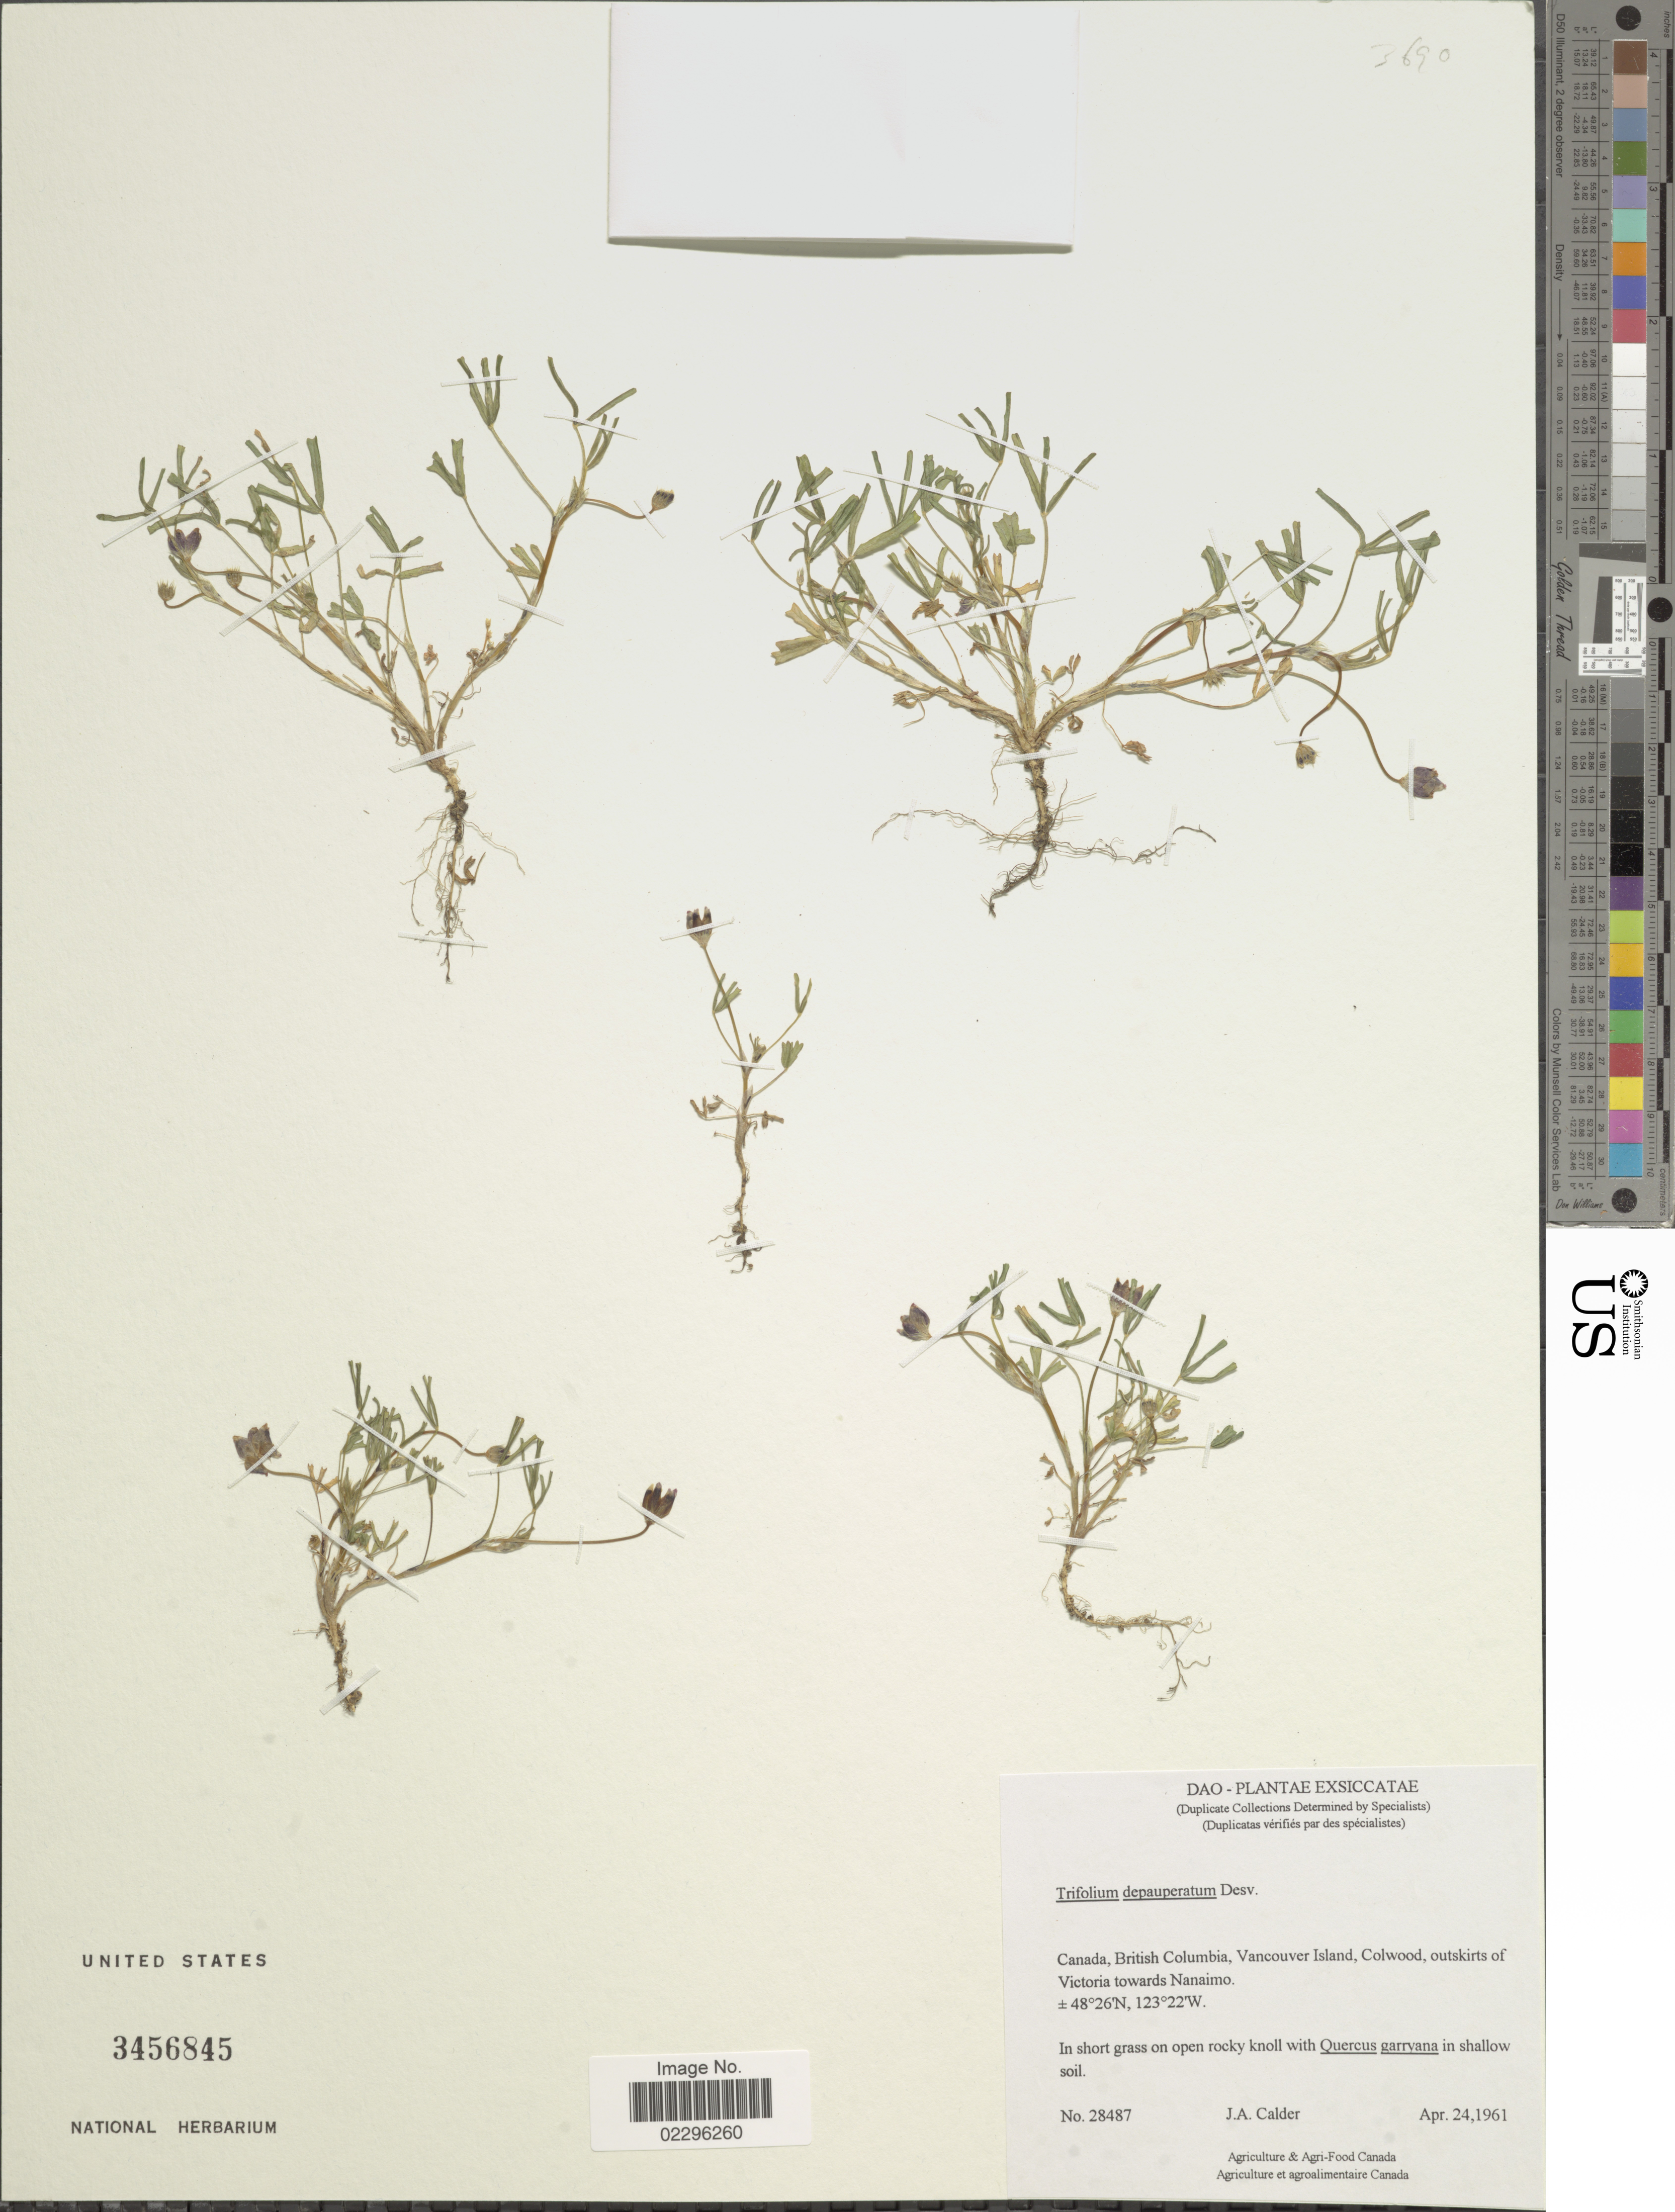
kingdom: Plantae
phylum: Tracheophyta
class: Magnoliopsida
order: Fabales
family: Fabaceae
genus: Trifolium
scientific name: Trifolium depauperatum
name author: Desv.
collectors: J. A. Calder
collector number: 28487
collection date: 1961-04-24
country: Canada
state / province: British Columbia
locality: Dao - Exsiccatae. British Colombia, Vancouver Island, Colwood, outskirts of Victoria towards Nanaimo.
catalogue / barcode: US 3456845